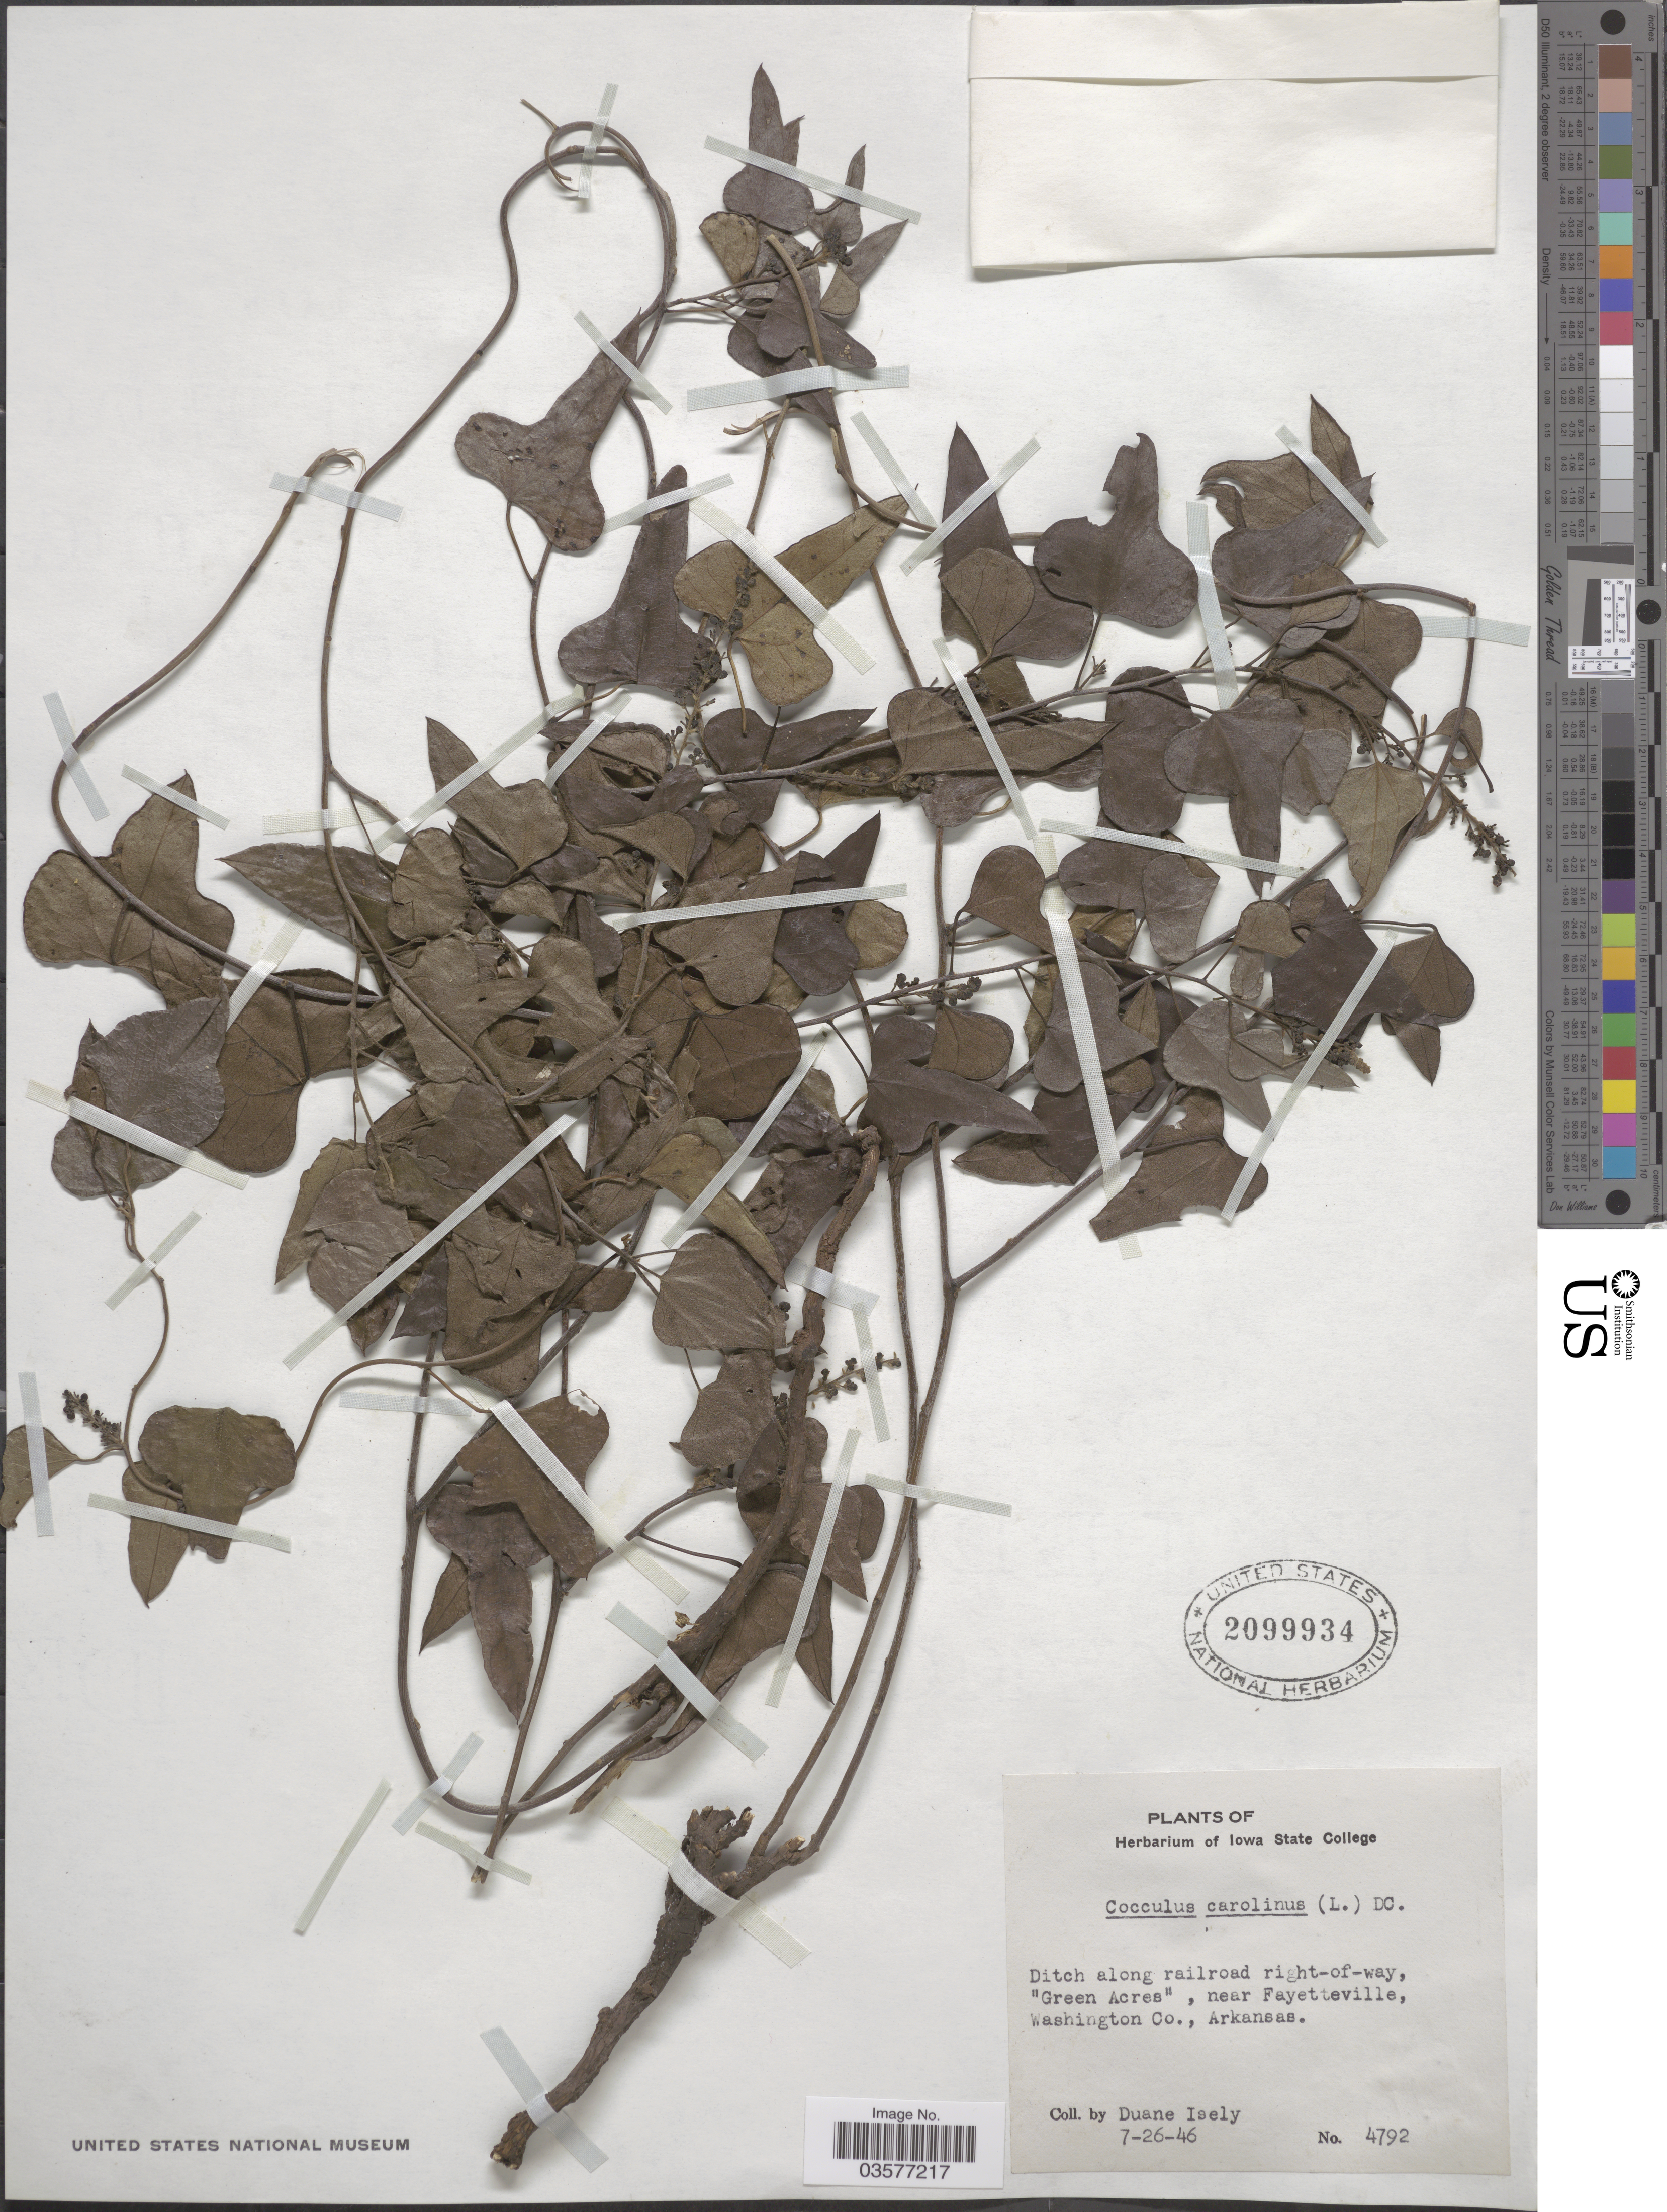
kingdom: Plantae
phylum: Tracheophyta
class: Magnoliopsida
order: Ranunculales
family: Menispermaceae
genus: Cocculus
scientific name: Cocculus carolinus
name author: (L.) DC.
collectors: D. Isley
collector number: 4792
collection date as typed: Transcribed d/m/y: 26/7/46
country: United States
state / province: Arkansas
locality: Ditch along railroad right-of-way, "Green Acres", near Fayetteville, Washington Co.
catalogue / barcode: US 2099934